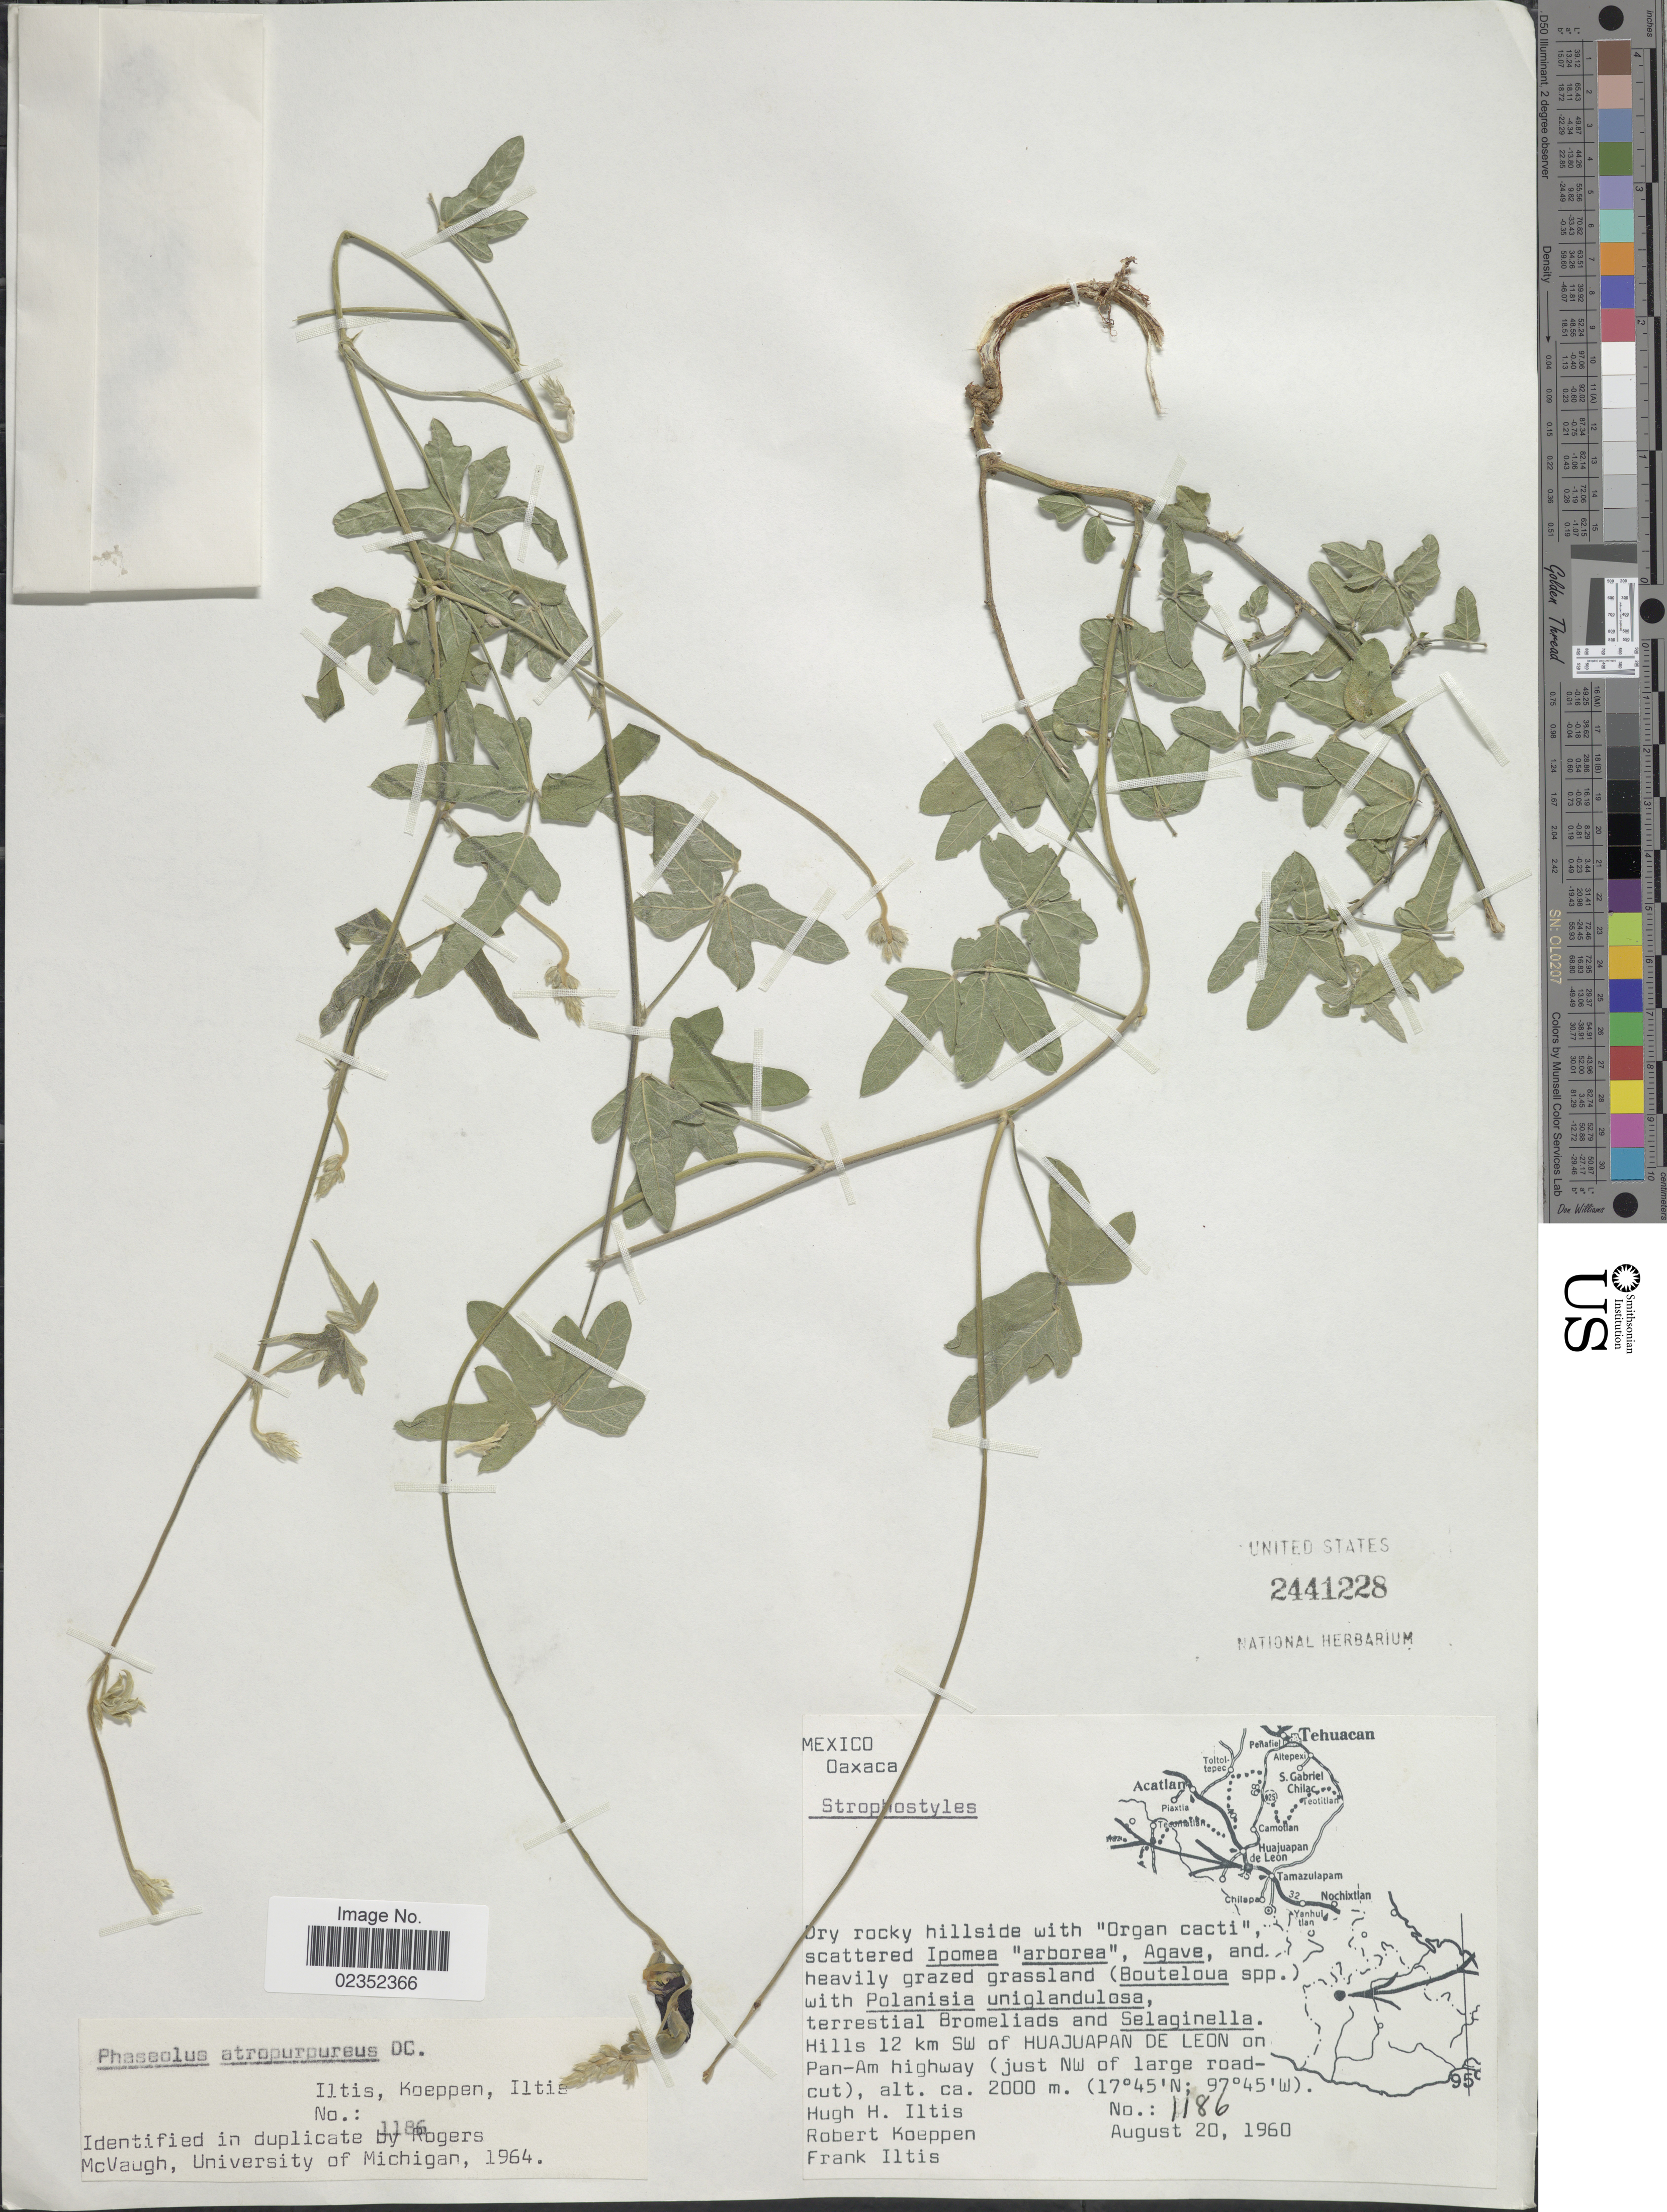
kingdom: Plantae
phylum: Tracheophyta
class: Magnoliopsida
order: Fabales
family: Fabaceae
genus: Macroptilium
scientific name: Macroptilium atropurpureum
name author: (DC.) Urb.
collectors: H. Iltis, R. C. Koeppen & F. S. Iltis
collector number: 1186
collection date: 1960-08-20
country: Mexico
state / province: Oaxaca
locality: Hills 12 km SW of Huajuapan de Leon on Pan-Am highway (just NW of large roadcut)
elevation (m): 2000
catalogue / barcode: US 2441228